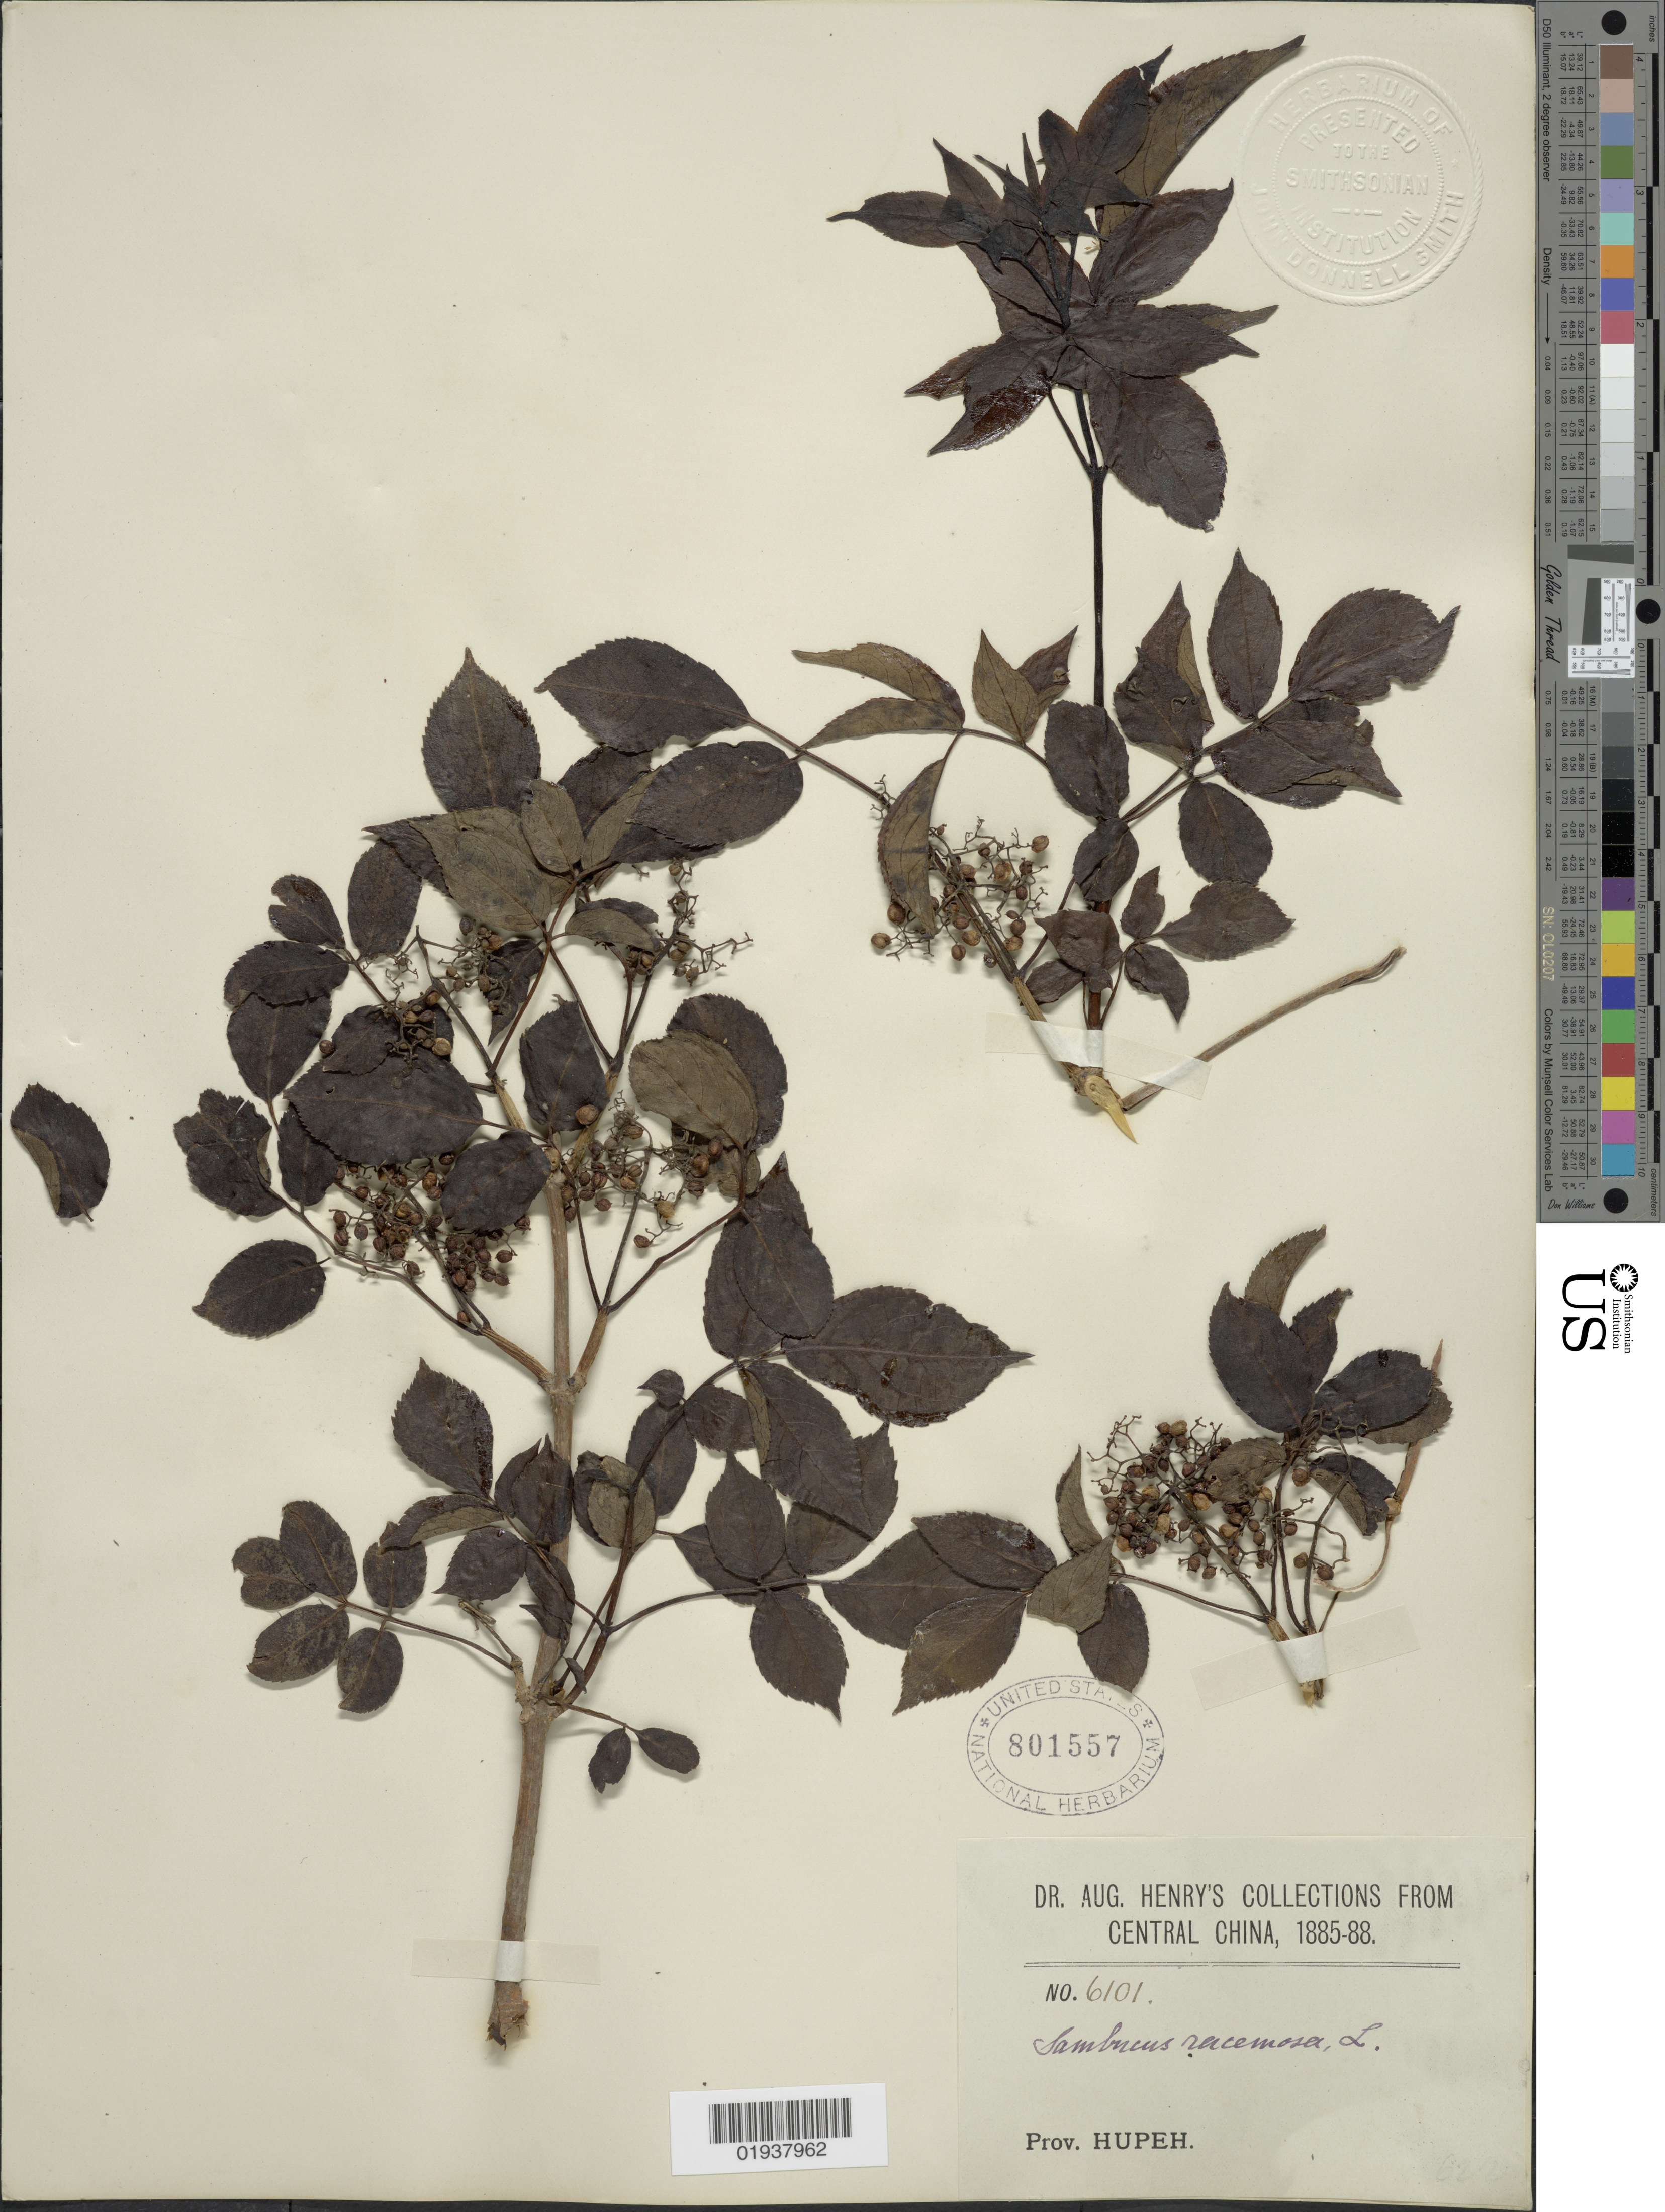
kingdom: Plantae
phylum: Tracheophyta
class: Magnoliopsida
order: Dipsacales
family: Viburnaceae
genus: Sambucus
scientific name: Sambucus racemosa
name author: L.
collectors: A. Henry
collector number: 6101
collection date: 1885/1888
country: China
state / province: Hubei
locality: Central China, Prov. Hupeh.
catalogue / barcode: US 801557